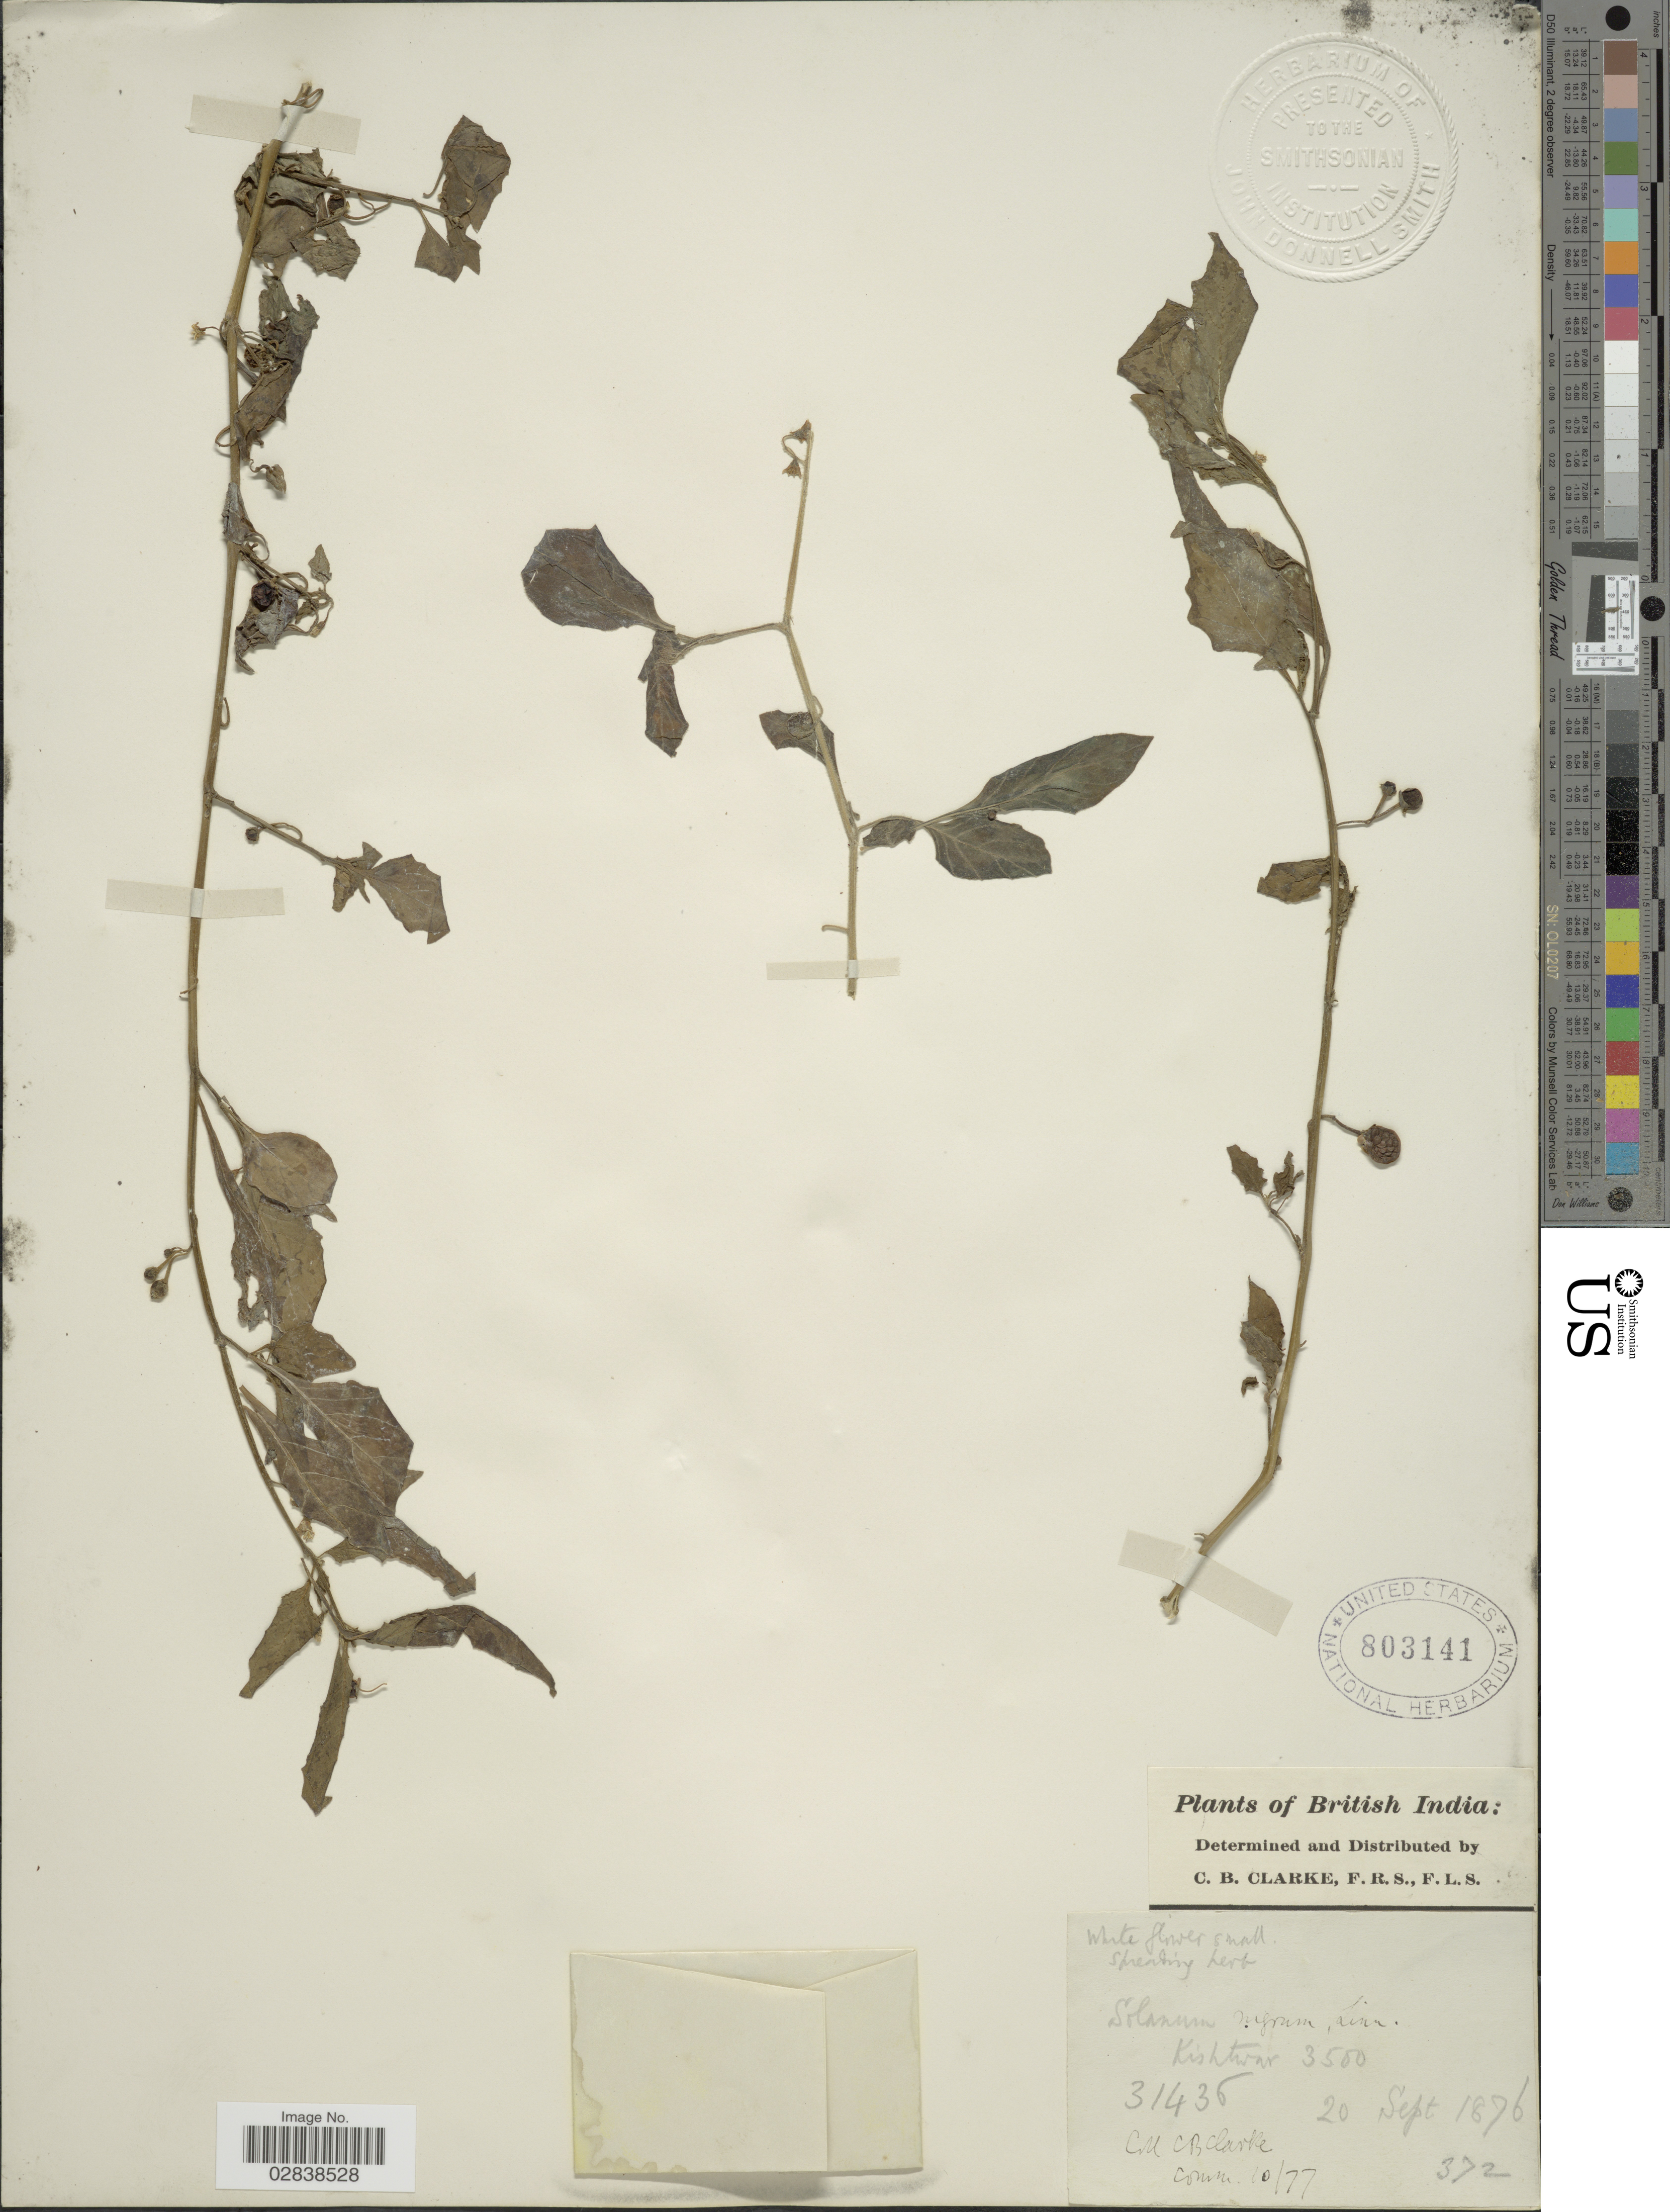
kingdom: Plantae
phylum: Tracheophyta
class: Magnoliopsida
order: Solanales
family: Solanaceae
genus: Solanum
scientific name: Solanum nigrum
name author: L.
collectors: C. B. Clarke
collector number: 31436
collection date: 1876-09-20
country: India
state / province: Jammu and Kashmir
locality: British India, Kishtwar.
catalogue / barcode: US 803141